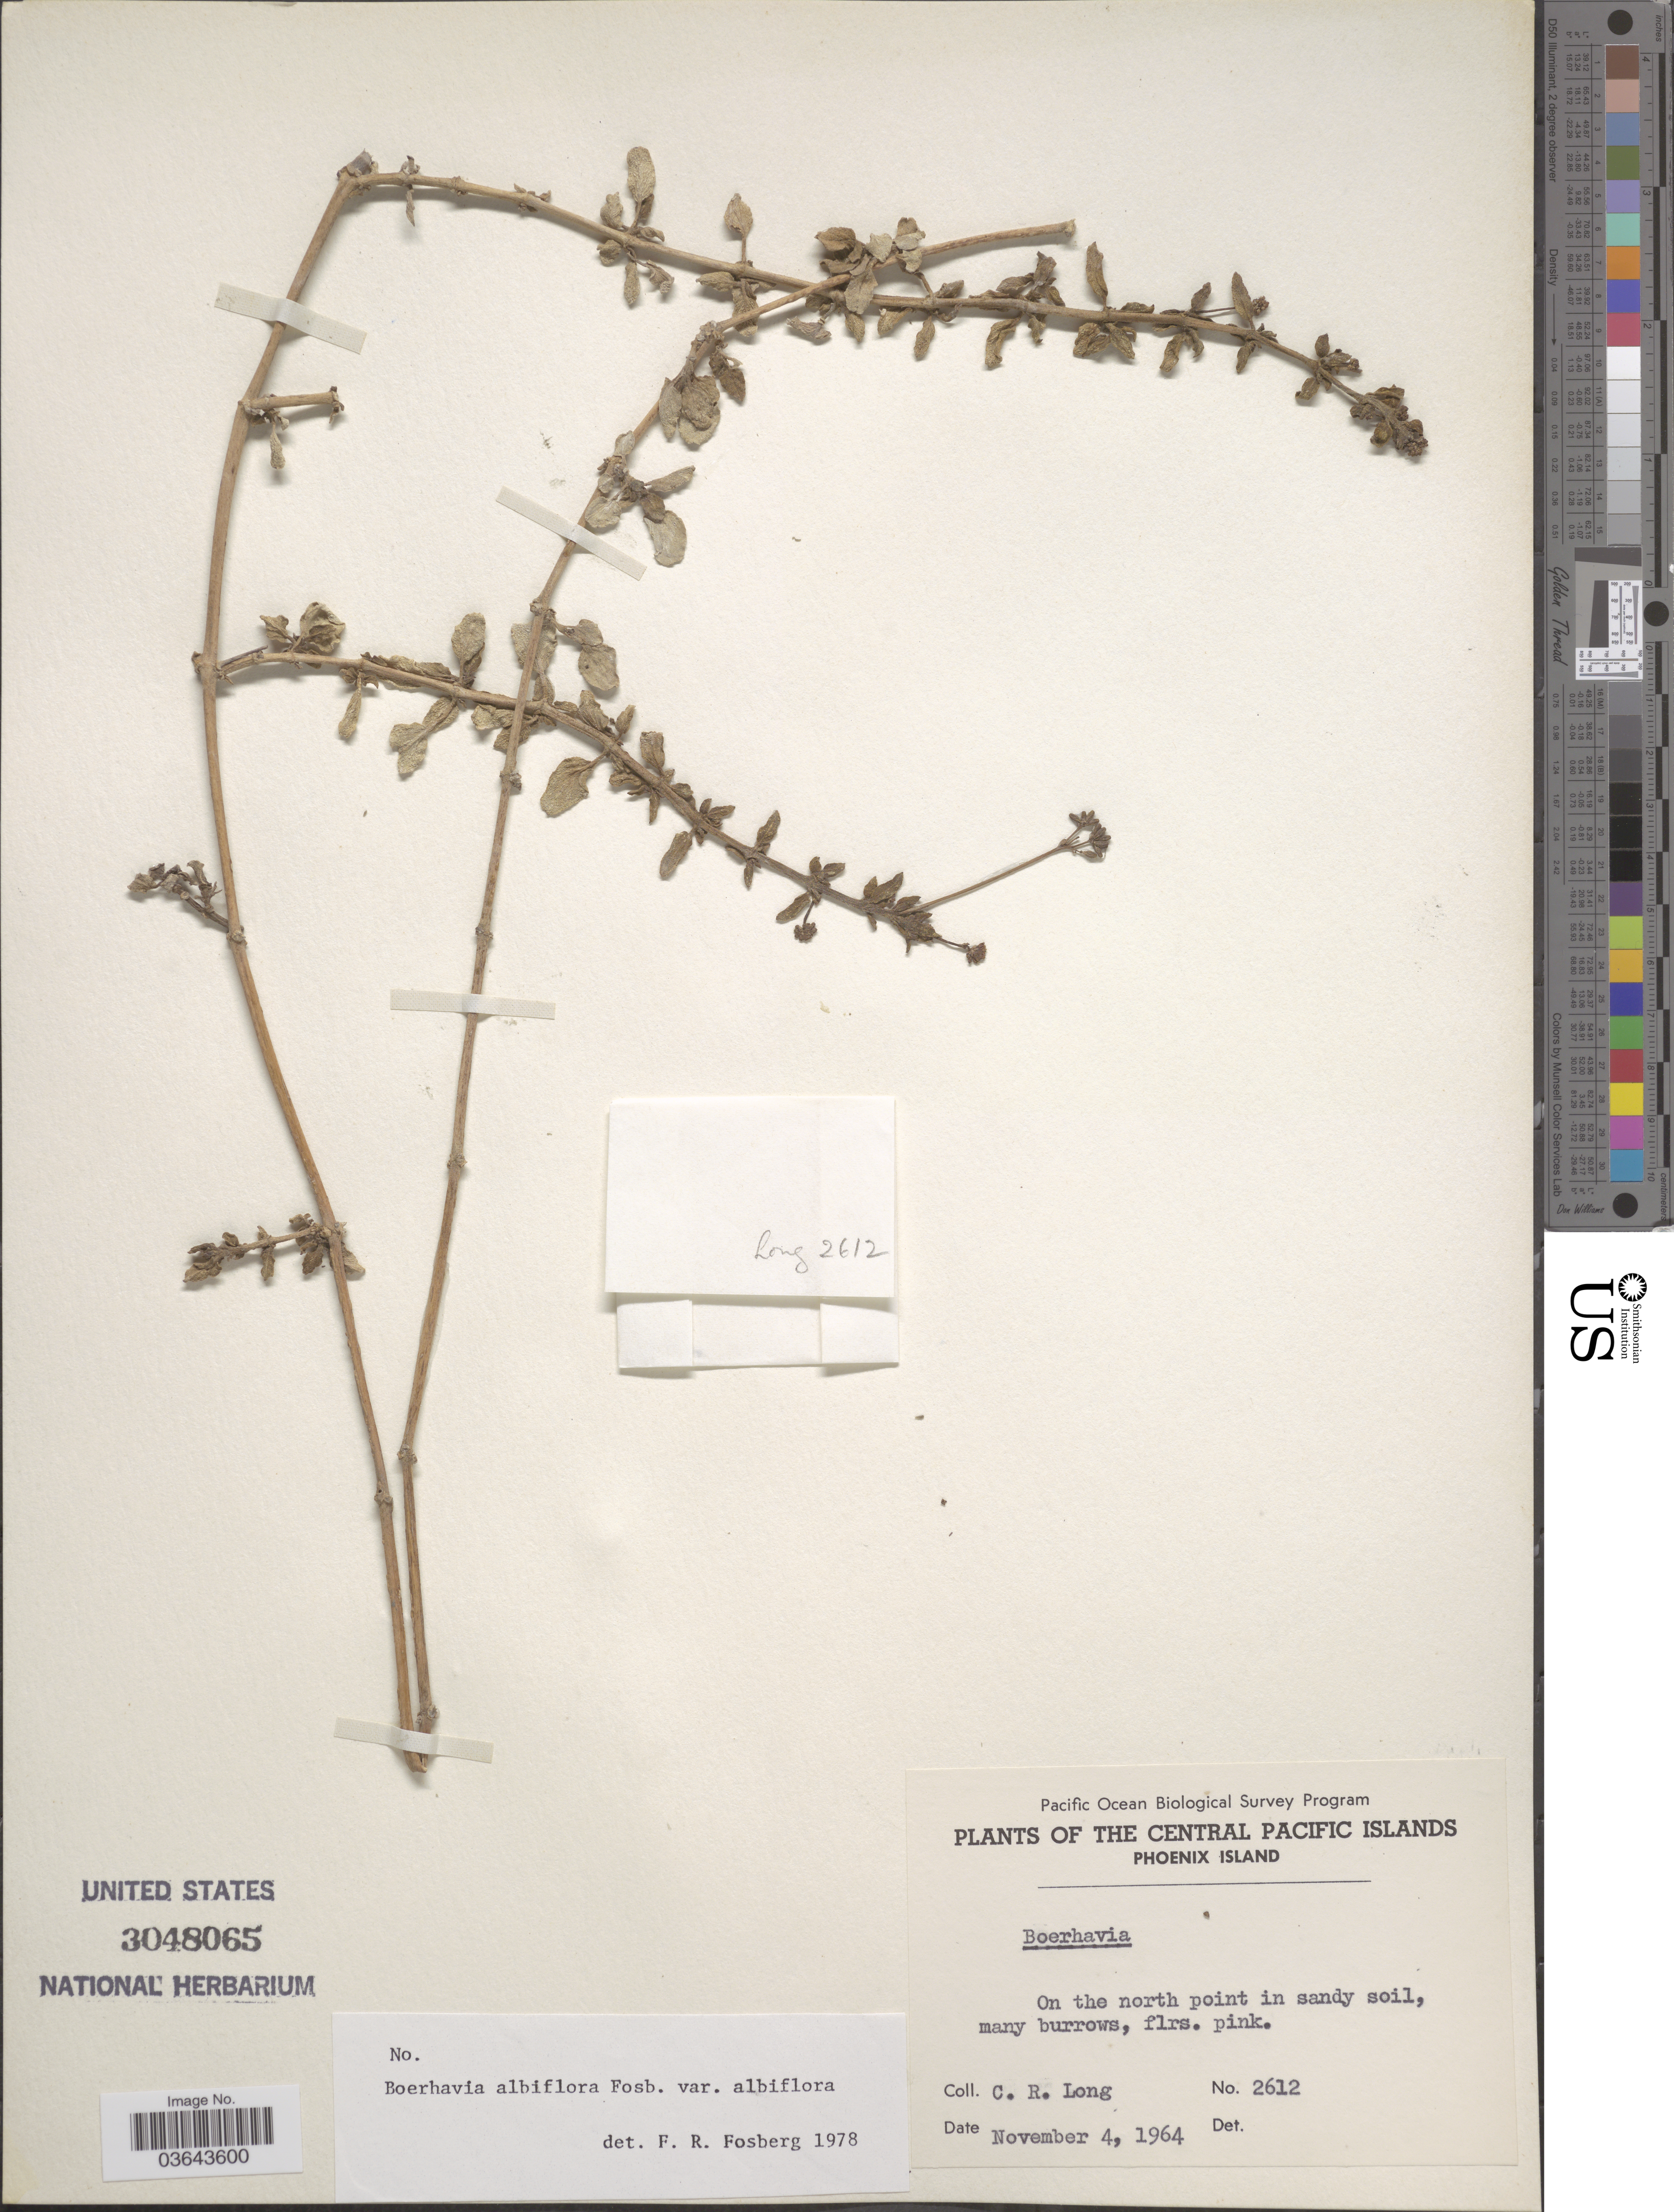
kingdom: Plantae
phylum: Tracheophyta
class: Magnoliopsida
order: Caryophyllales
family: Nyctaginaceae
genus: Boerhavia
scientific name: Boerhavia albiflora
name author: Fosberg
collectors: C. R. Long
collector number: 2612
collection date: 1964-11-04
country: Kiribati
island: Rawaki (Phoenix) Island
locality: The Central Pacific Islands. Phoenix Island. On the north point.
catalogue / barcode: US 3048065